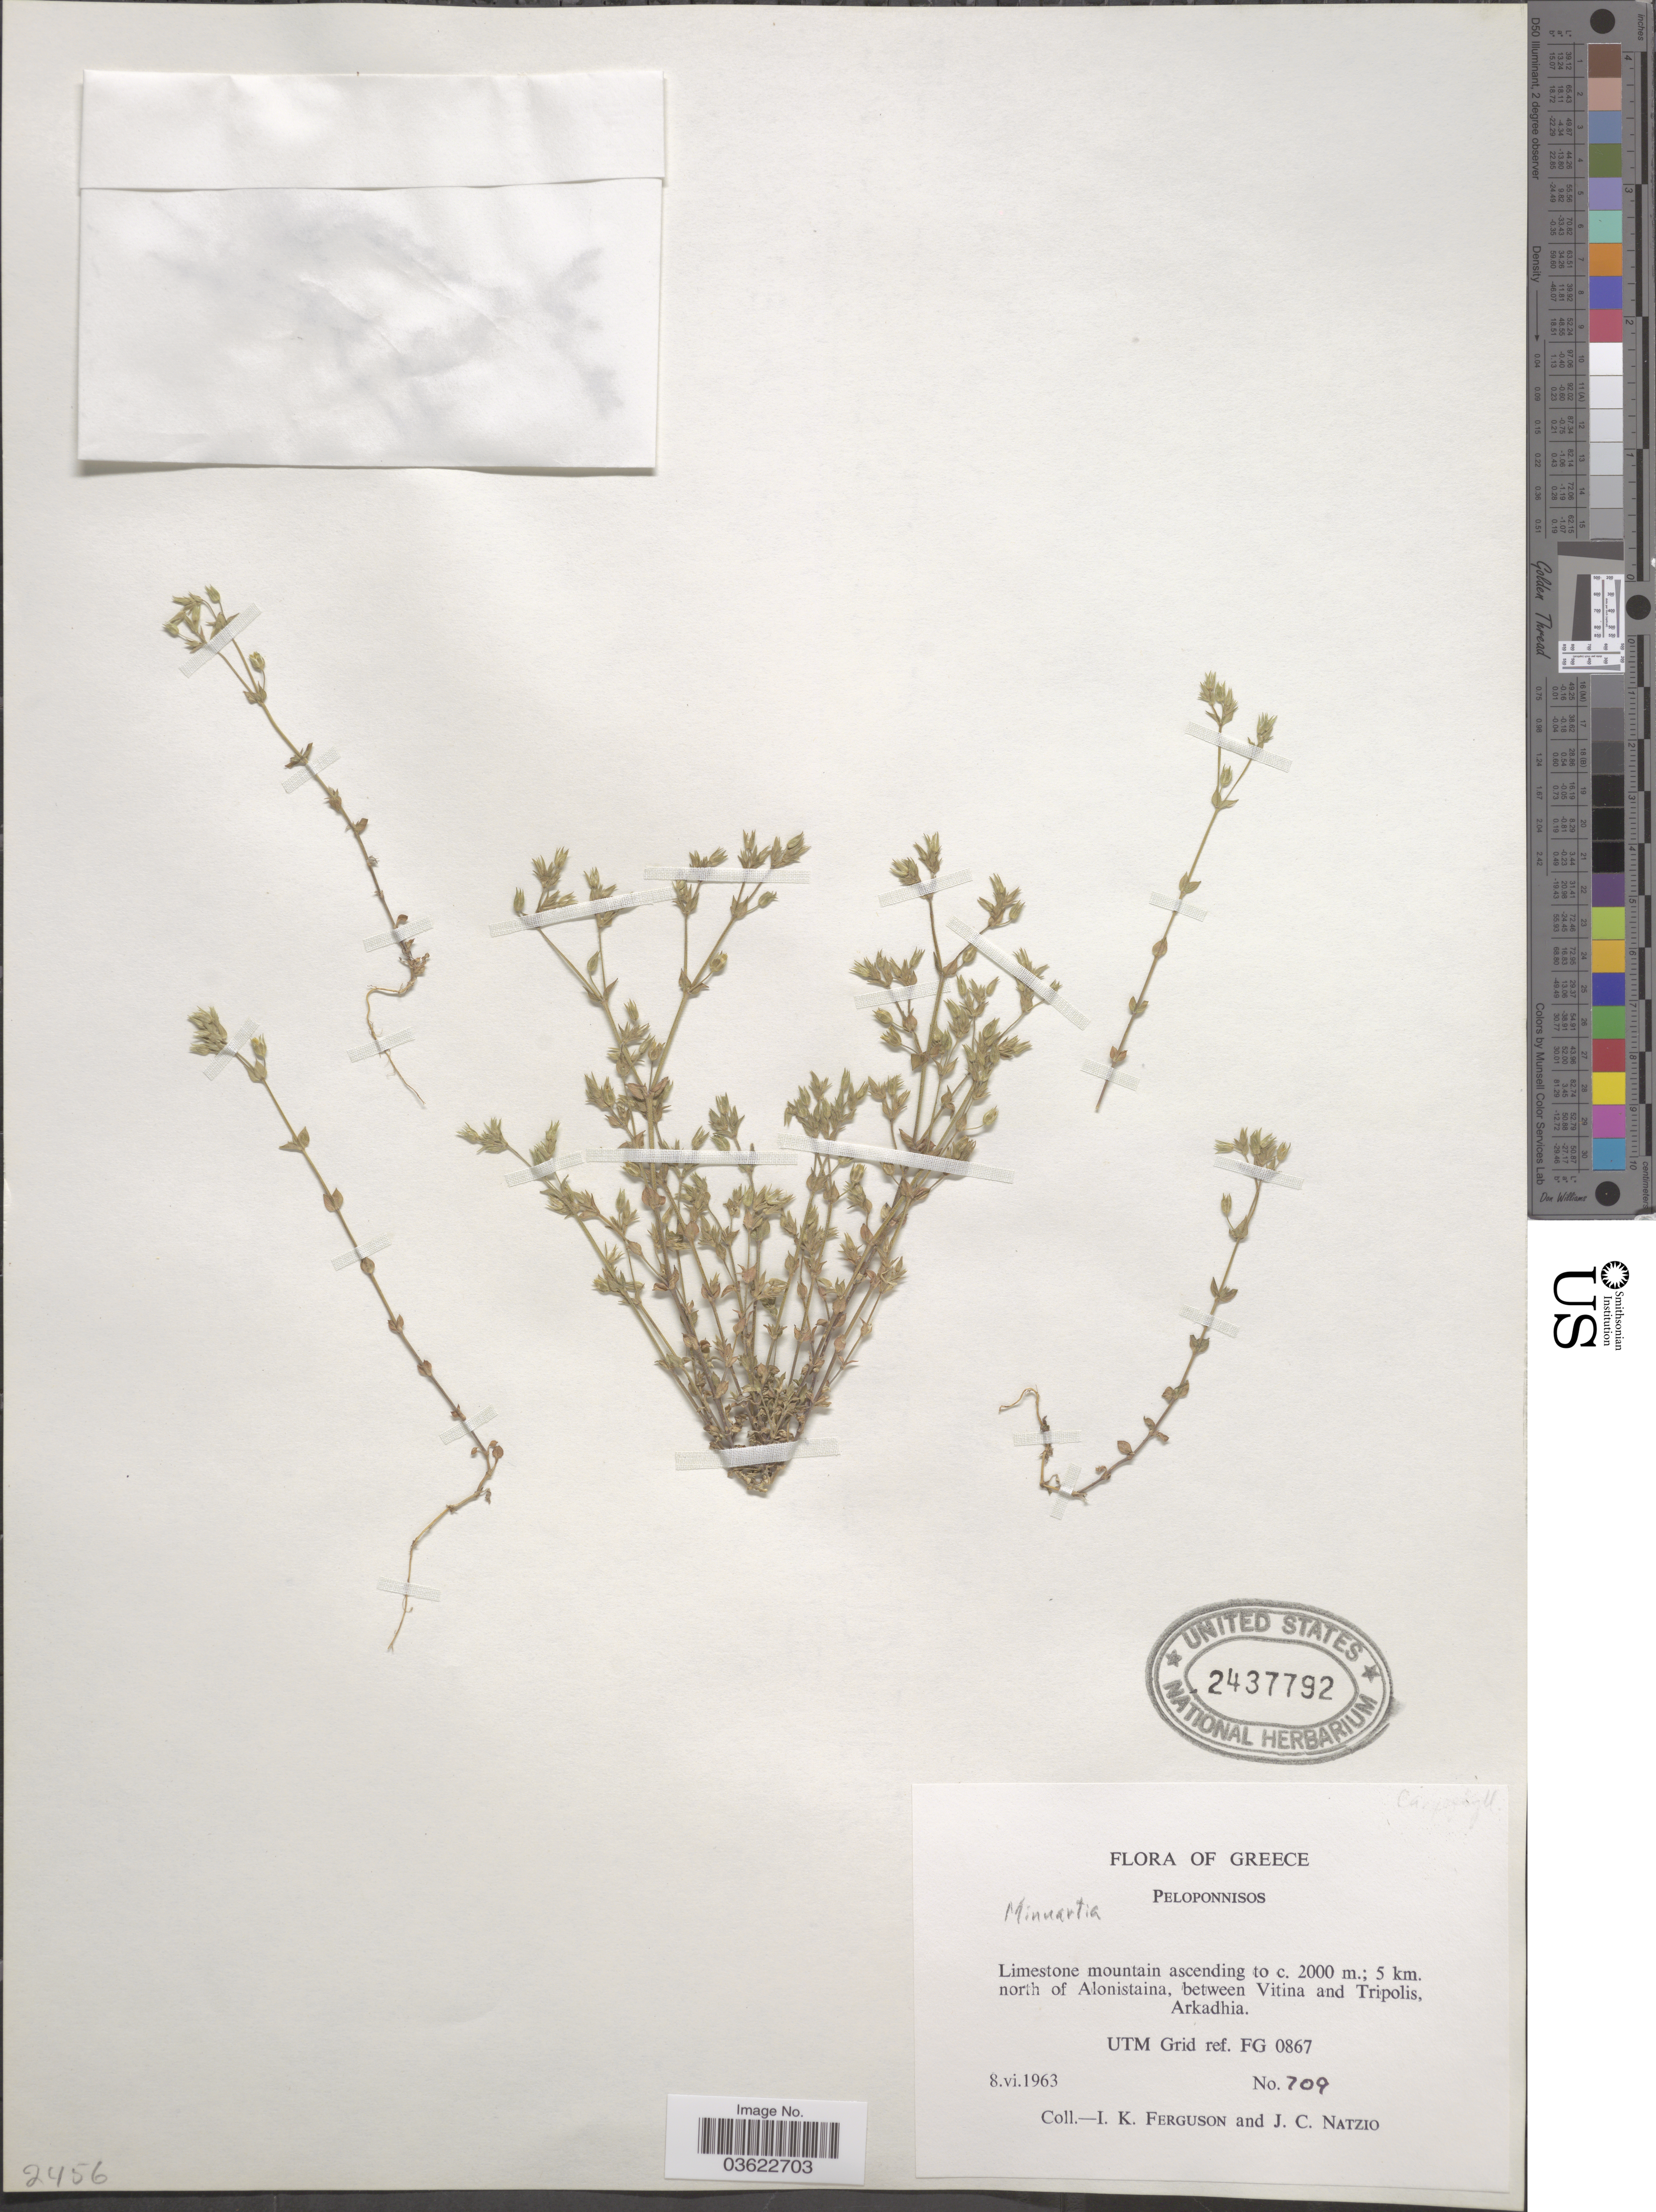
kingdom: Plantae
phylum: Tracheophyta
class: Magnoliopsida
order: Caryophyllales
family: Caryophyllaceae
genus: Arenaria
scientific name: Arenaria sp.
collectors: I. K. Ferguson & J. Natzio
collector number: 709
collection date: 1963-06-08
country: Greece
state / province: Peloponnese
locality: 5 km. north of Alonistaina, between Vitina and Tripolis, Arkadhia. UTM Grid ref. FG 0867.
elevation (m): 2000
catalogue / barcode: US 2437792